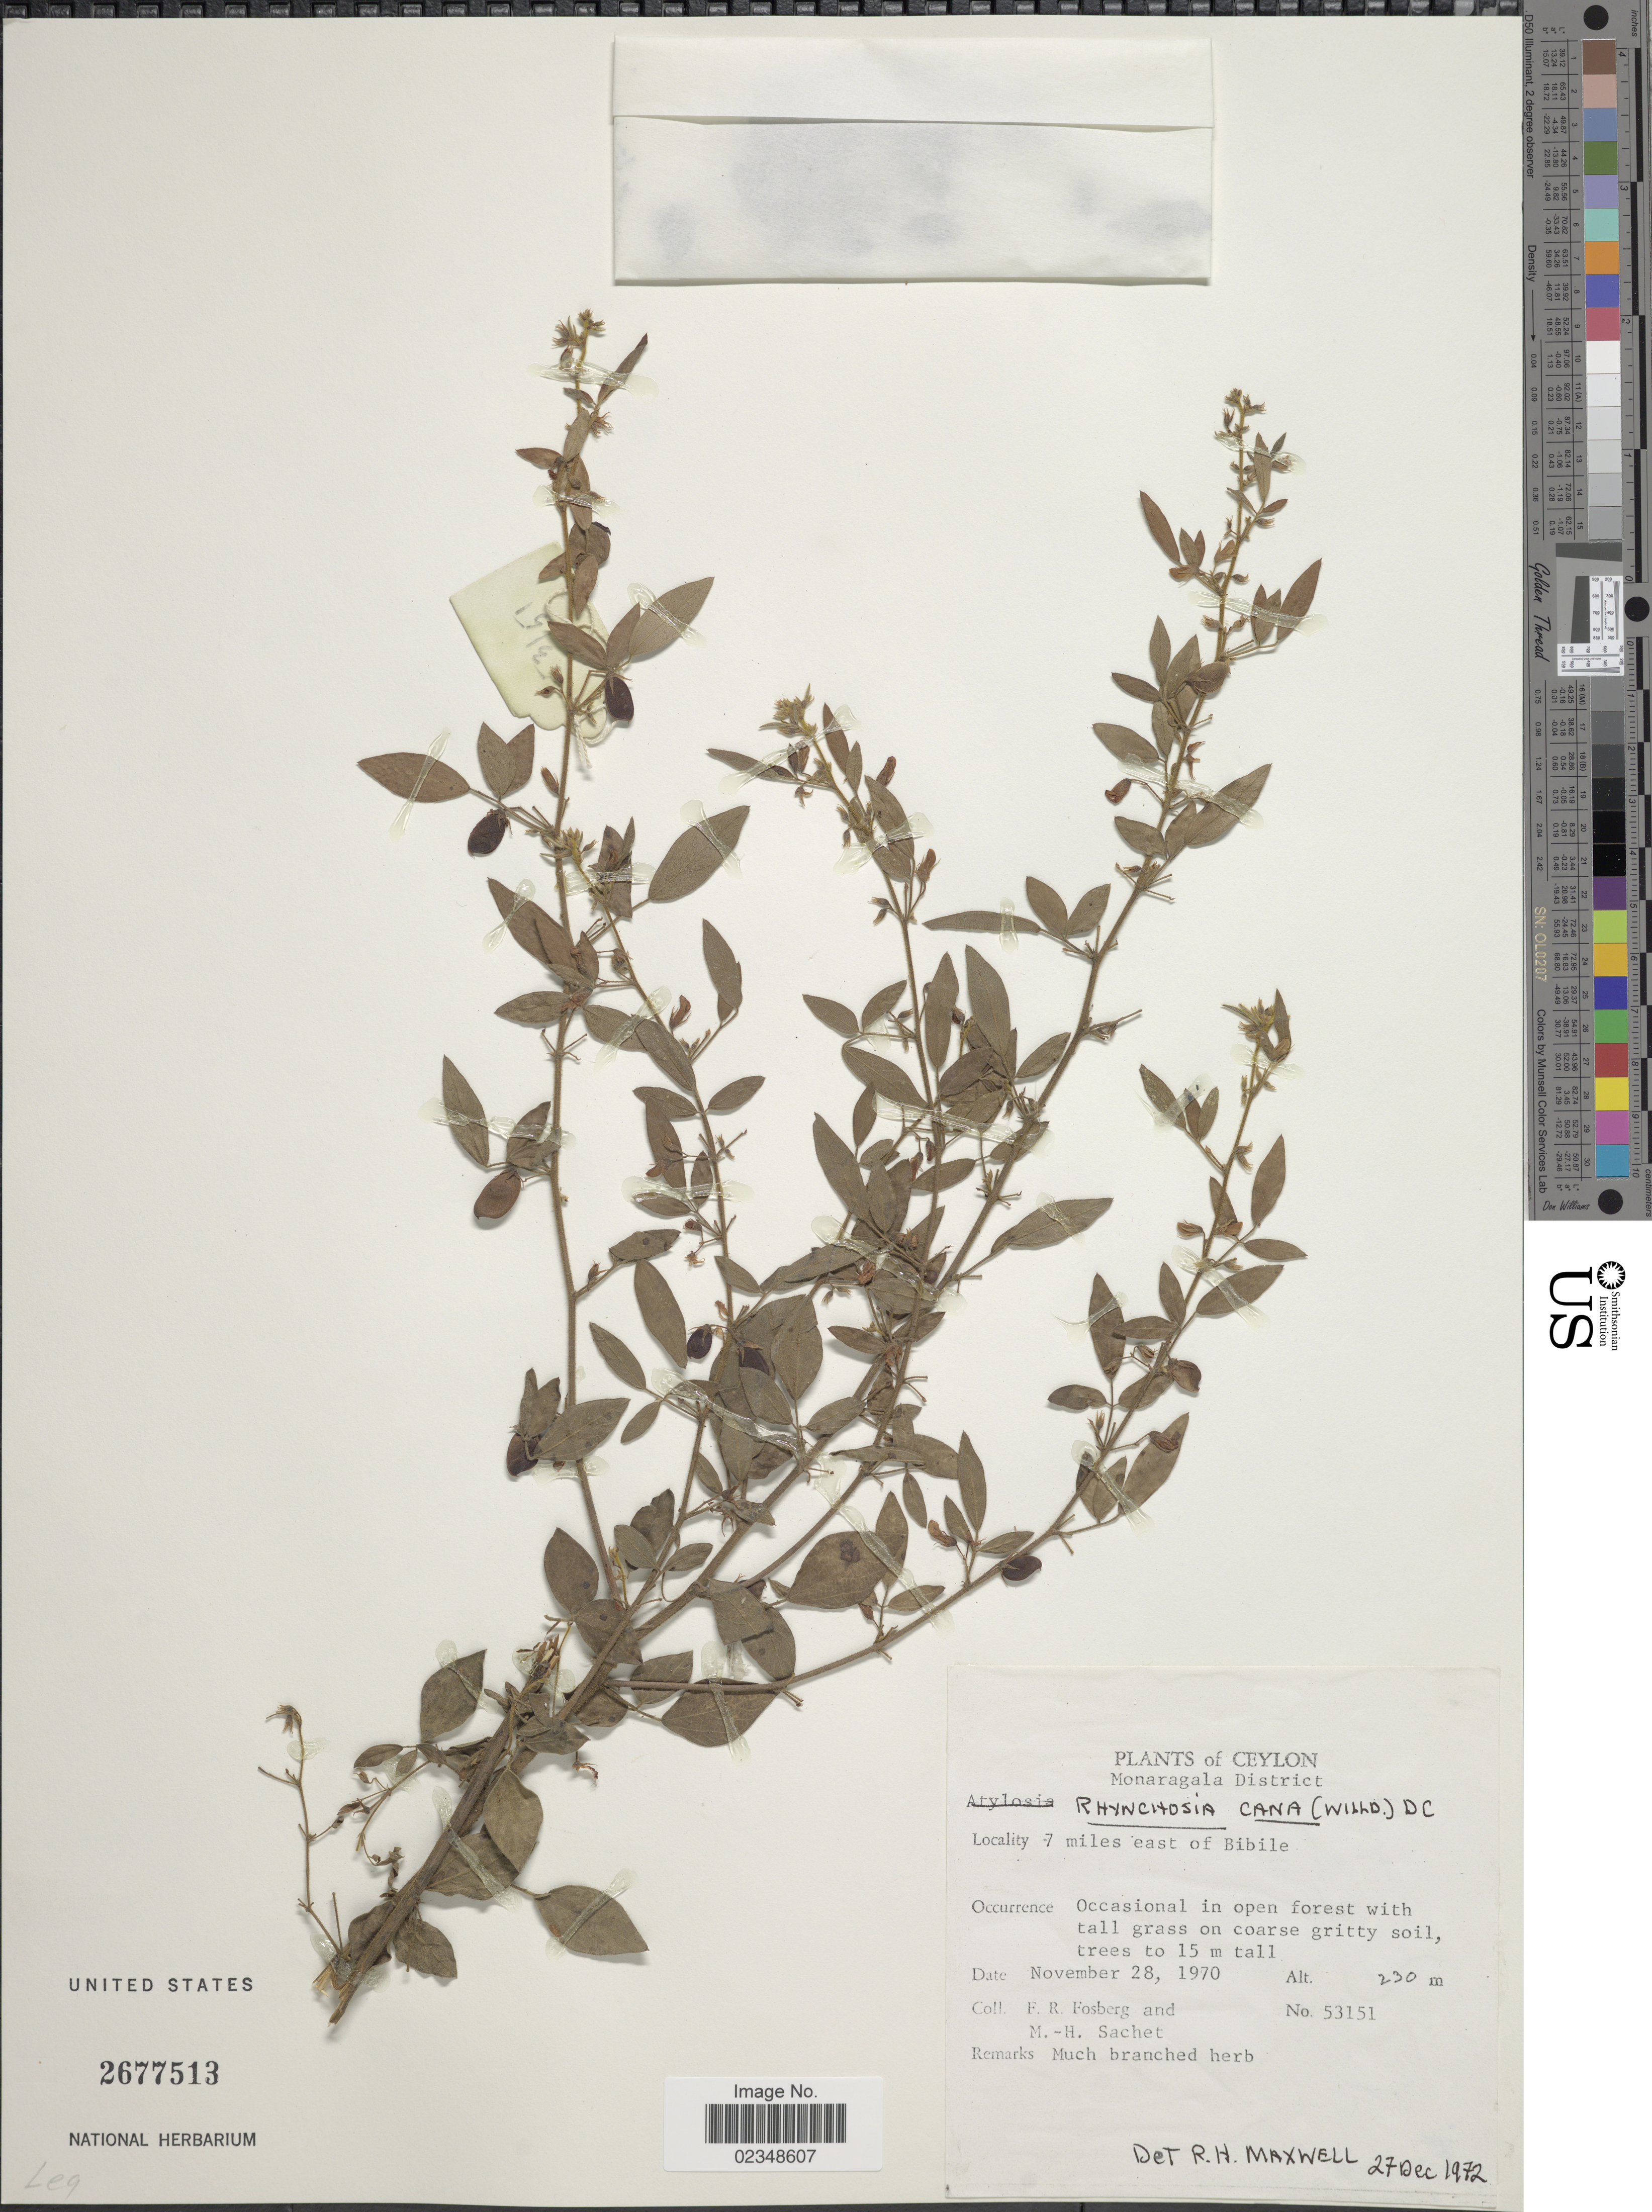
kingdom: Plantae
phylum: Tracheophyta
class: Magnoliopsida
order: Fabales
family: Fabaceae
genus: Rhynchosia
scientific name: Rhynchosia cana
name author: DC.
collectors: F. R. Fosberg & M.-H. Sachet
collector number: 53151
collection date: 1970-11-28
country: Sri Lanka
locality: Ceylon, Monaragala District, 7 miles east of Bibile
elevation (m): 230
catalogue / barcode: US 2677513